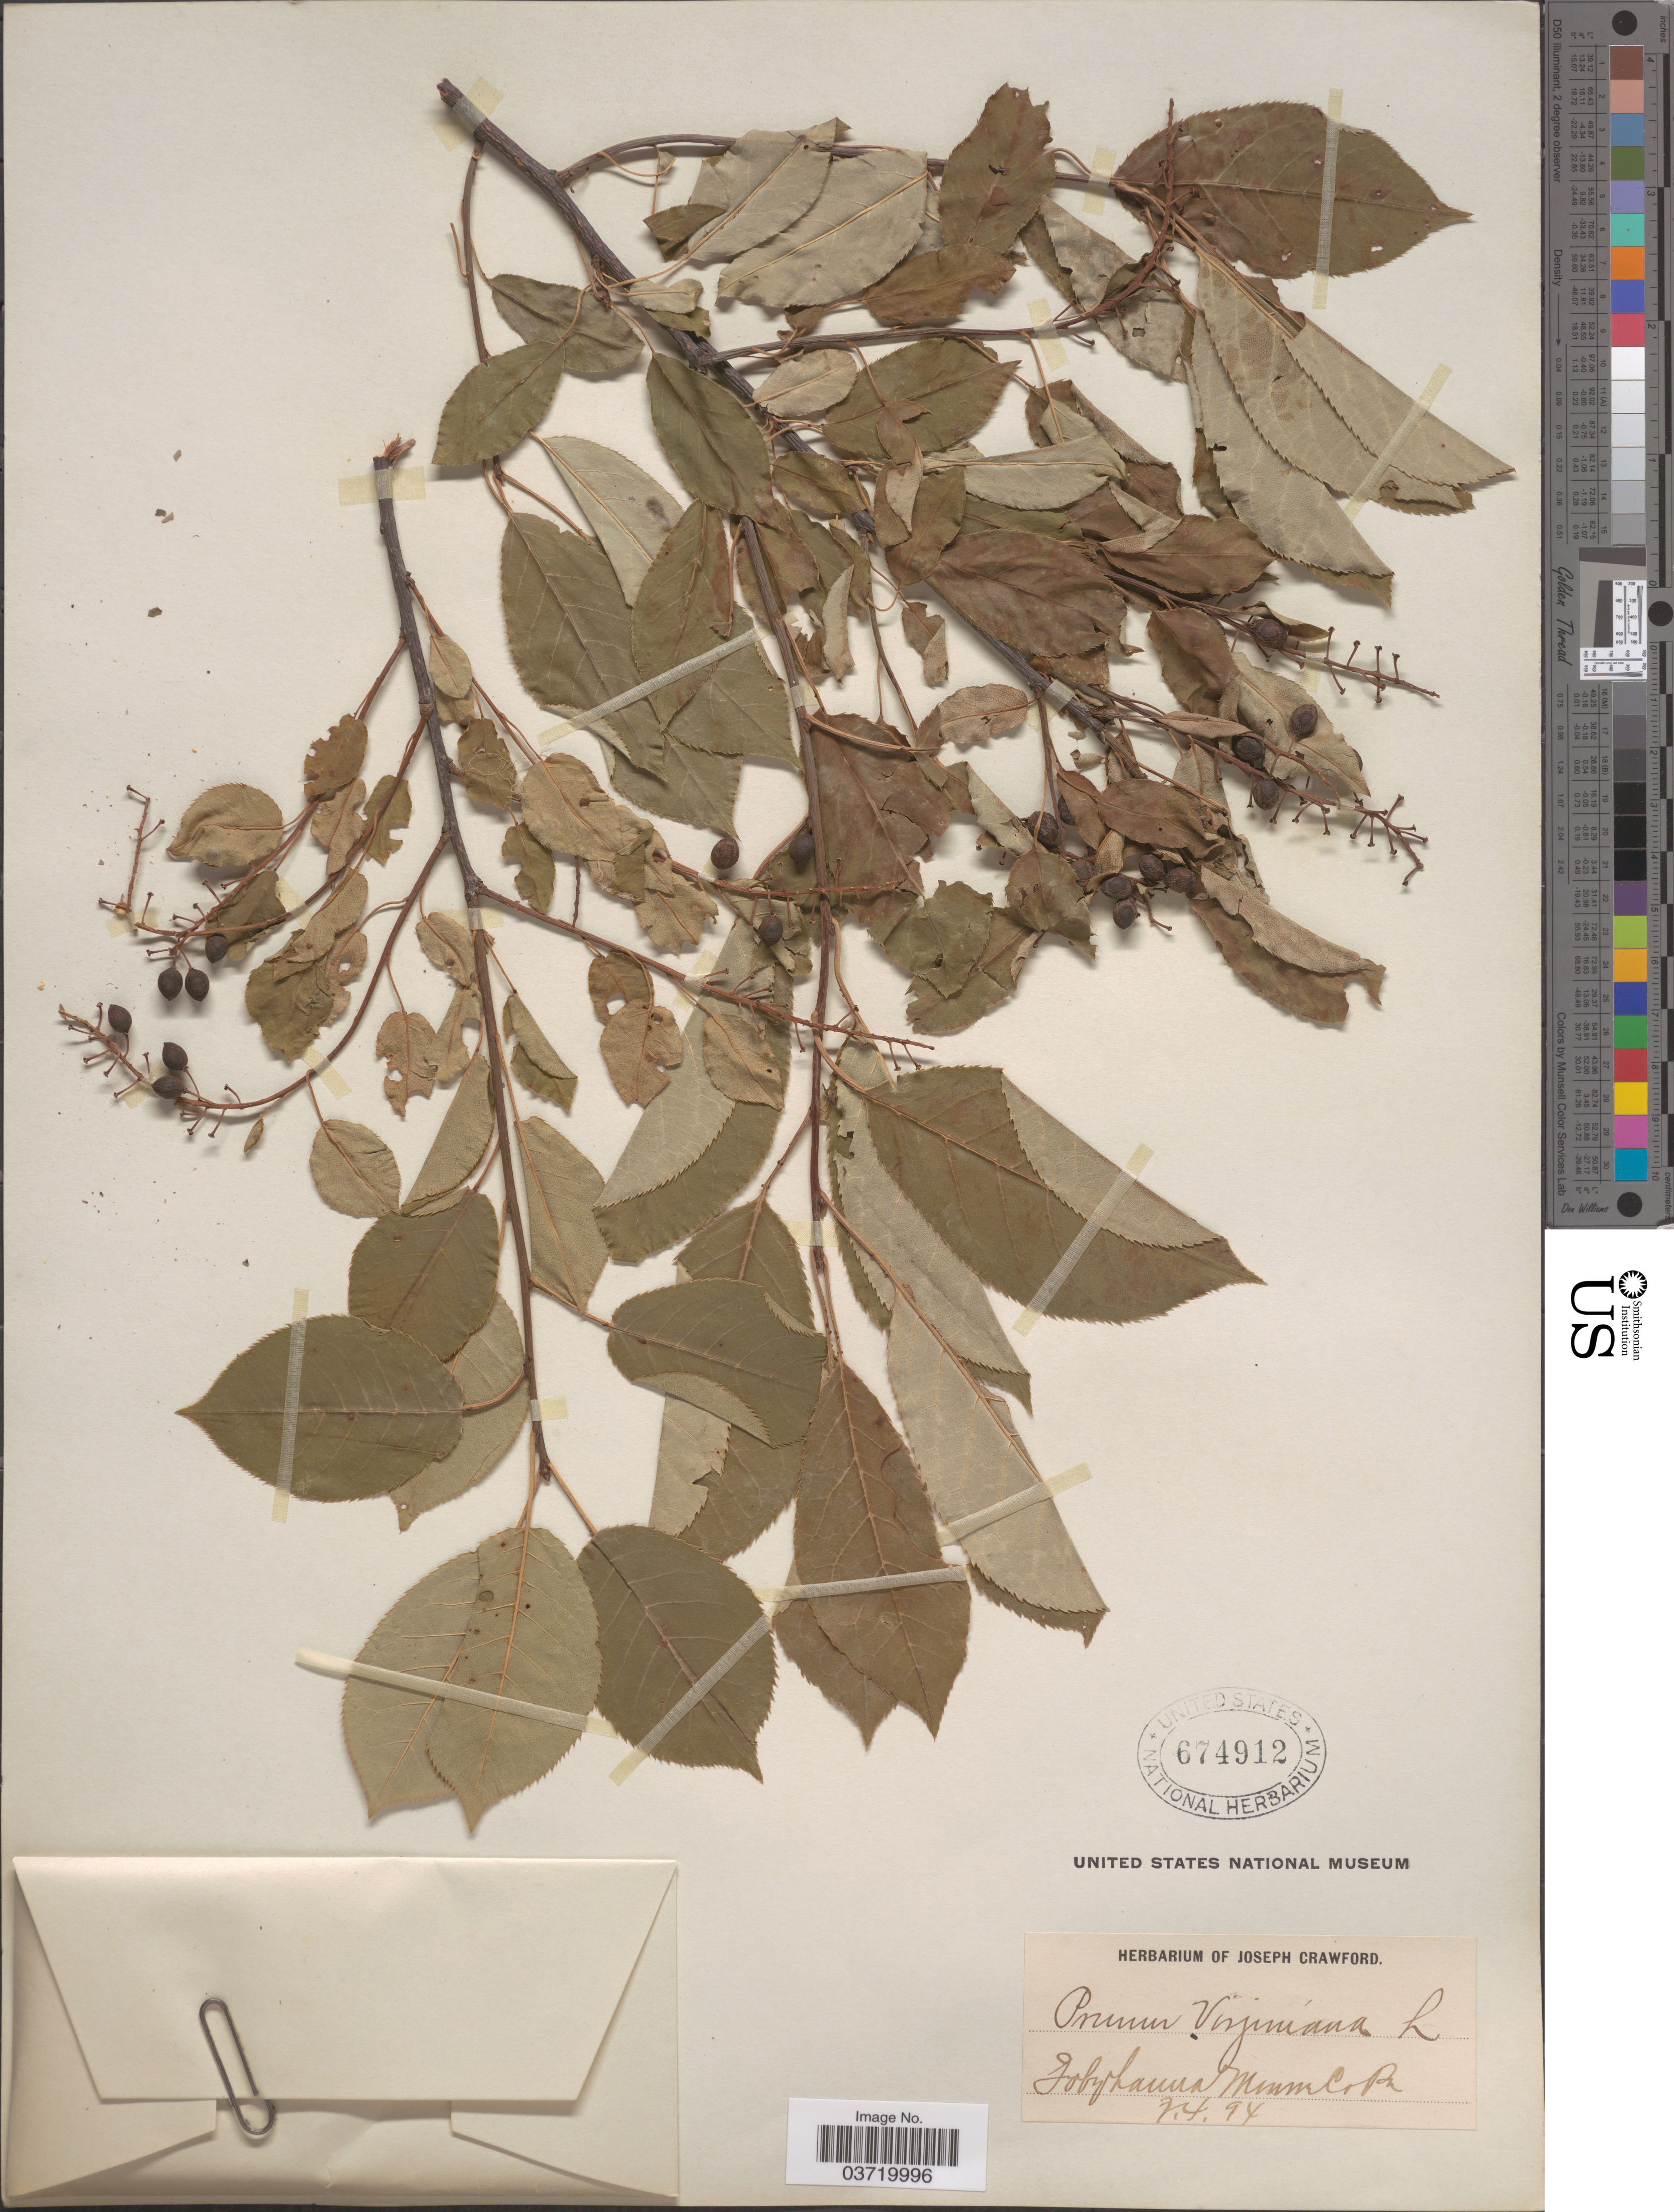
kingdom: Plantae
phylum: Tracheophyta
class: Magnoliopsida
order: Rosales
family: Rosaceae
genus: Prunus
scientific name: Prunus virginiana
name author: L.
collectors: ex herb. Joseph Crawford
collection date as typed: Transcribed d/m/y: 4/7/94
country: United States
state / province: Pennsylvania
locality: Tobyhanna Monroe Co.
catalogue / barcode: US 674912